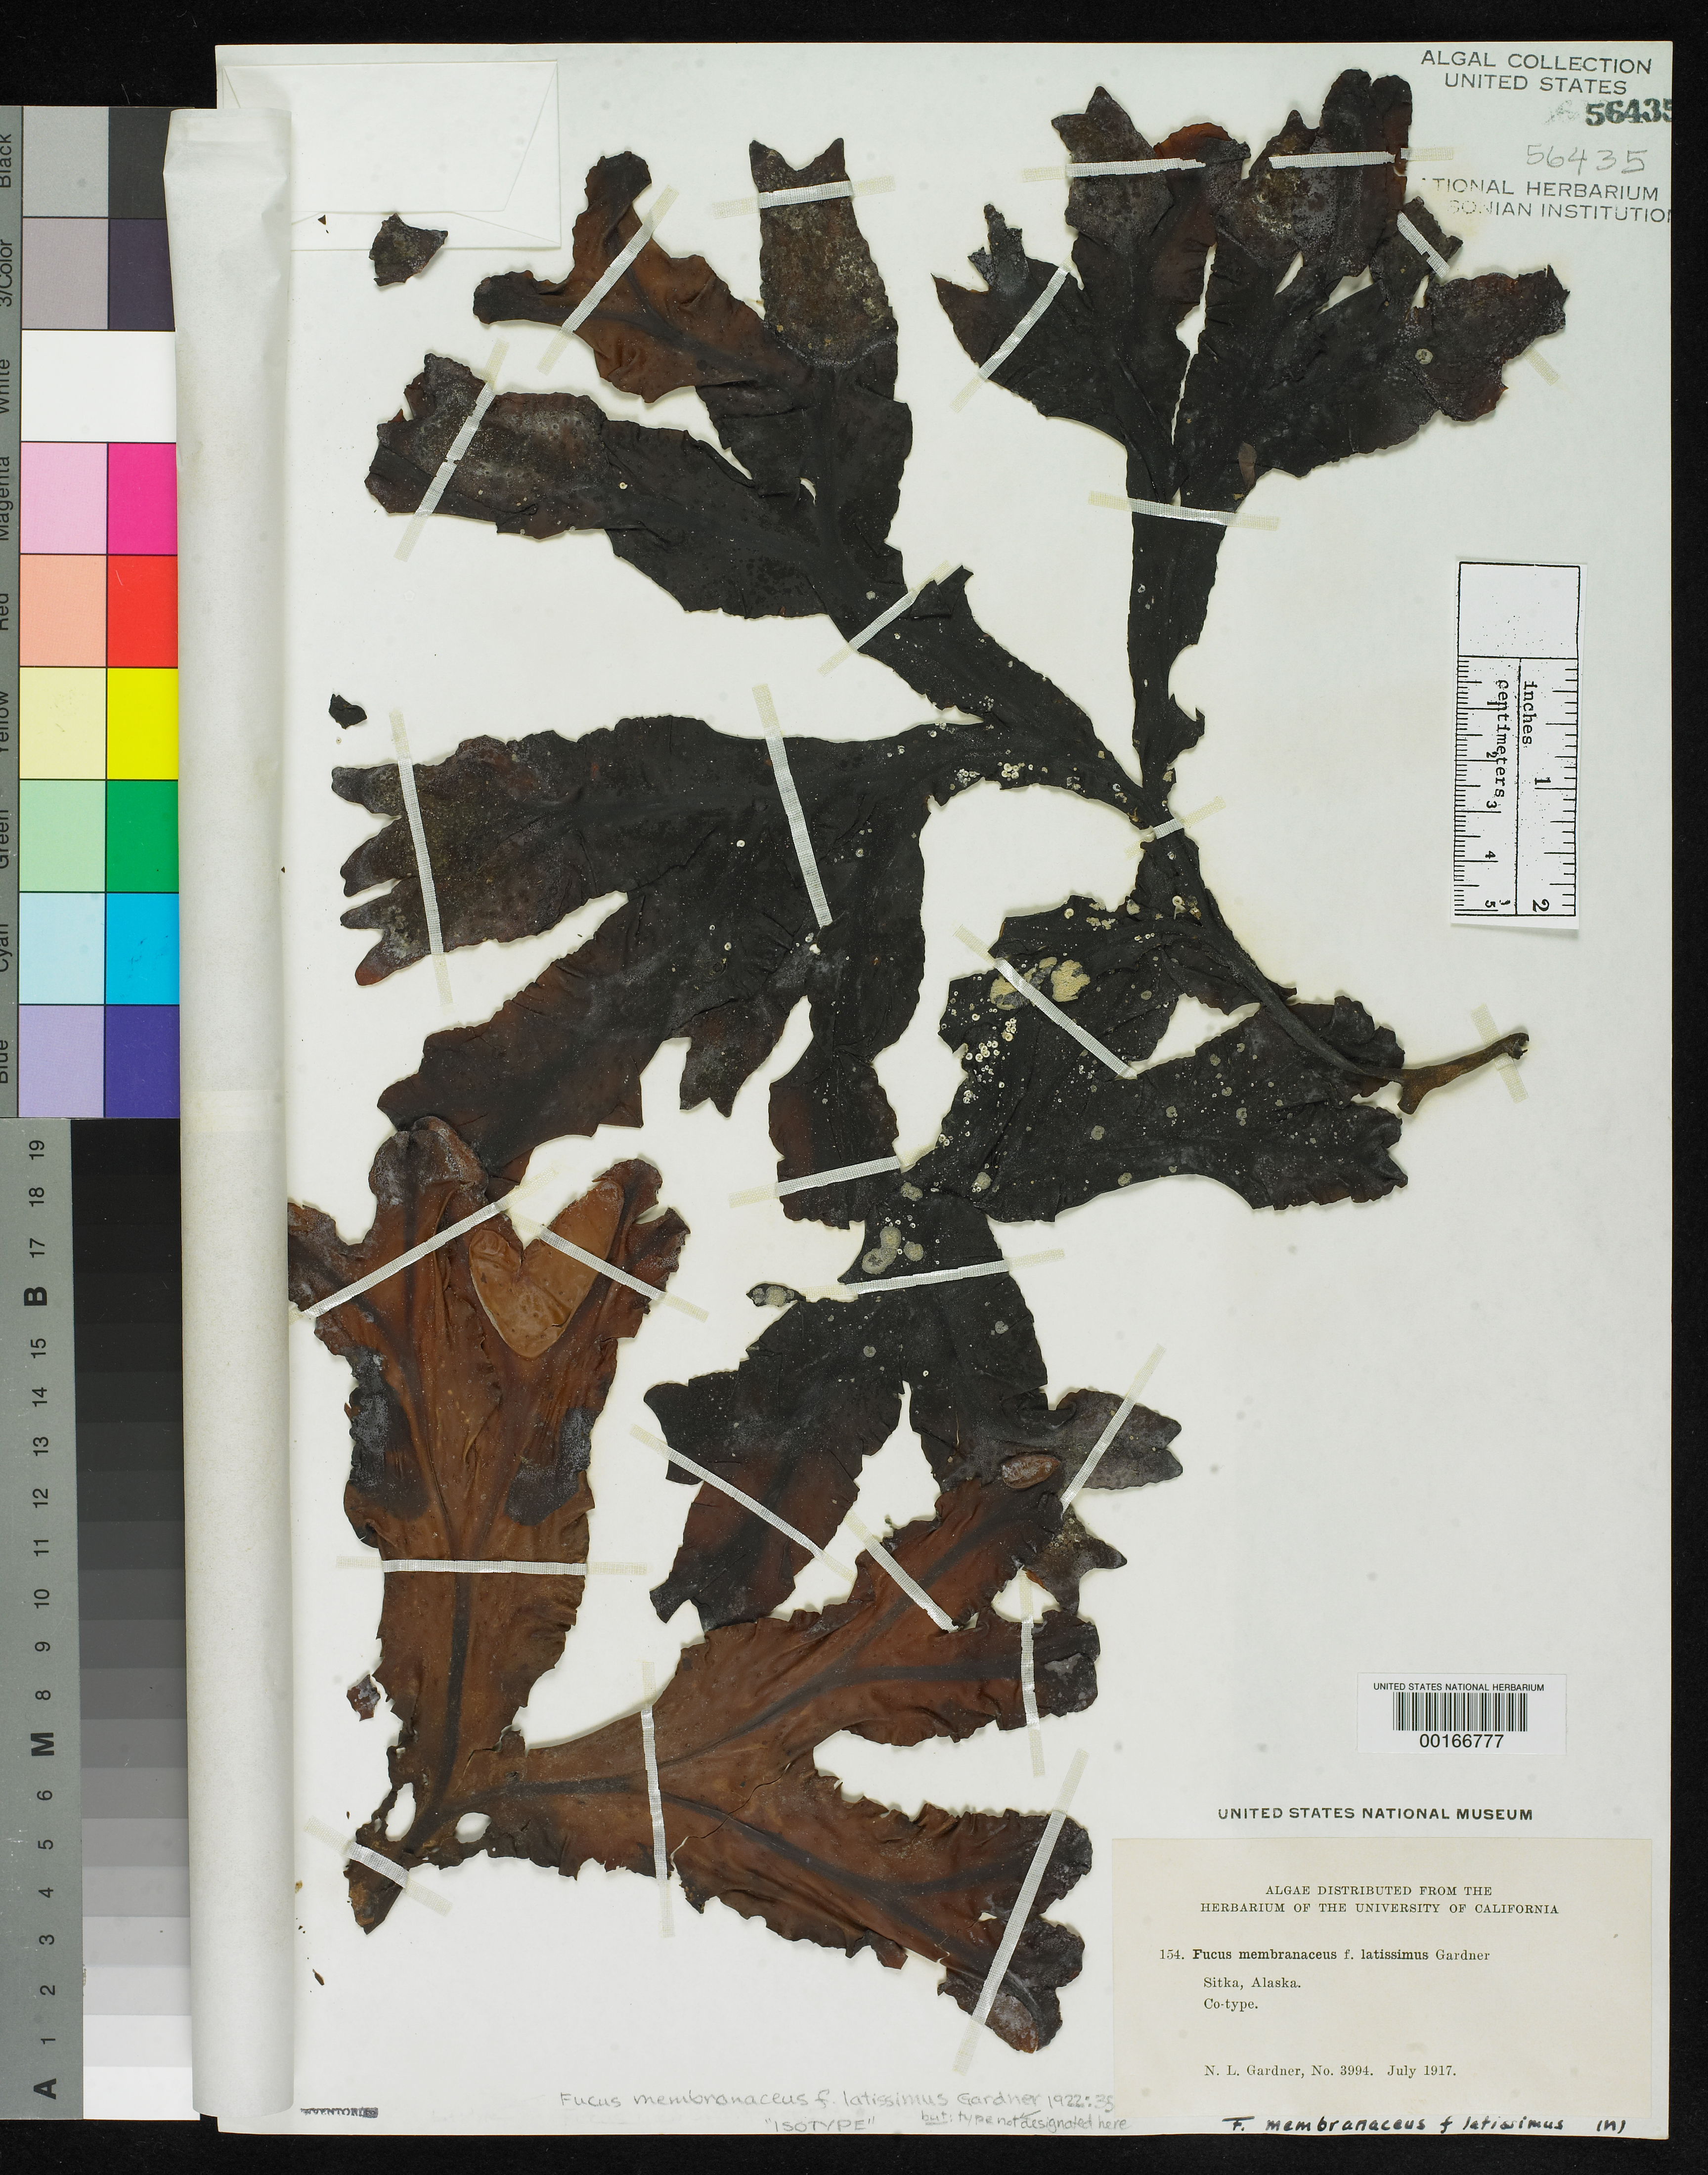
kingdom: Chromista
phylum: Ochrophyta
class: Phaeophyceae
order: Fucales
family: Fucaceae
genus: Fucus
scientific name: Fucus membranaceus f. latissimus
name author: N.L. Gardner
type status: Isotype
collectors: N. Gardner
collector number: NLG 3994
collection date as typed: Jul 1917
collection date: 1917-07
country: United States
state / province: Alaska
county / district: Sitka Division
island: Baranof Island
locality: Sitka.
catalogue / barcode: US 56435